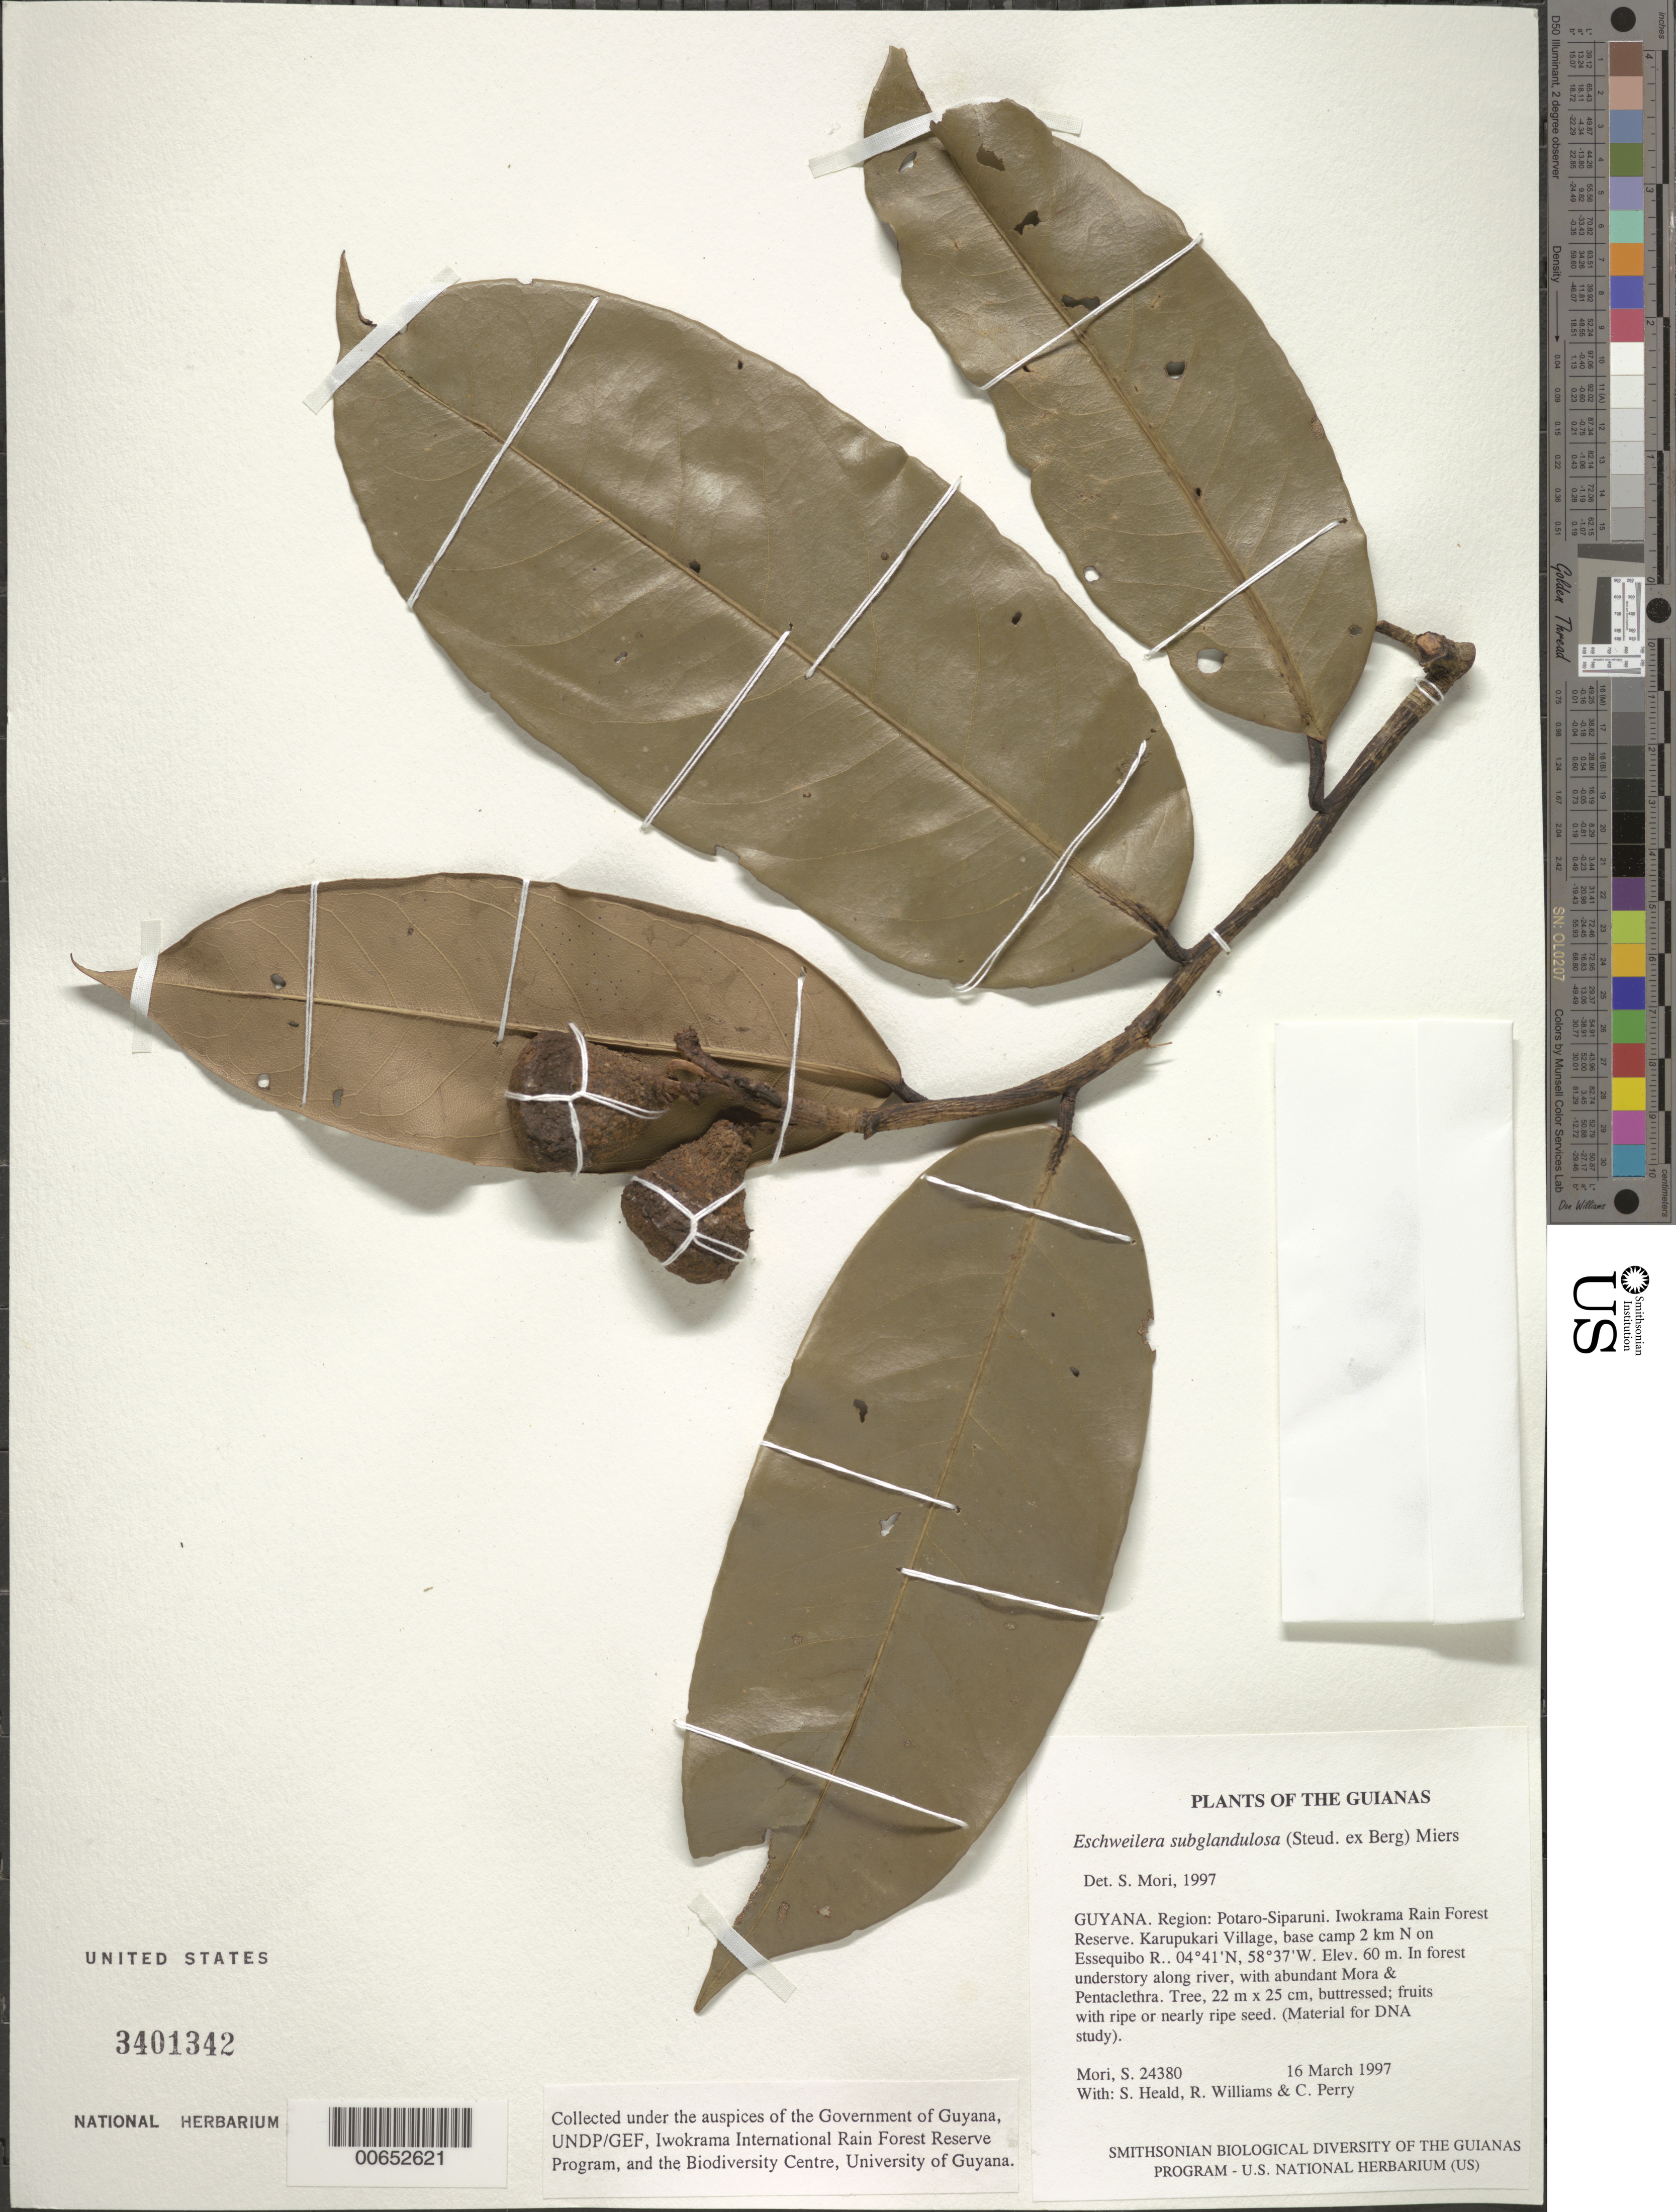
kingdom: Plantae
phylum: Tracheophyta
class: Magnoliopsida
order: Ericales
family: Lecythidaceae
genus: Eschweilera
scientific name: Eschweilera subglandulosa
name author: (Steud. ex Berg) Miers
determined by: Mori, Scott A.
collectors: S. Mori, S. Heald, R. Williams & C. Perry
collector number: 24380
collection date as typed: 16 March 1997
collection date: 1997-03-16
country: Guyana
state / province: Potaro-Siparuni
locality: Iwokrama Rain Forest Reserve. Karupukari Village, base camp 2 km N on Essequibo R.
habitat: In forest understory along river, with abundant Mora & Pentaclethra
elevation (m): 60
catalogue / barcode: US 3401342